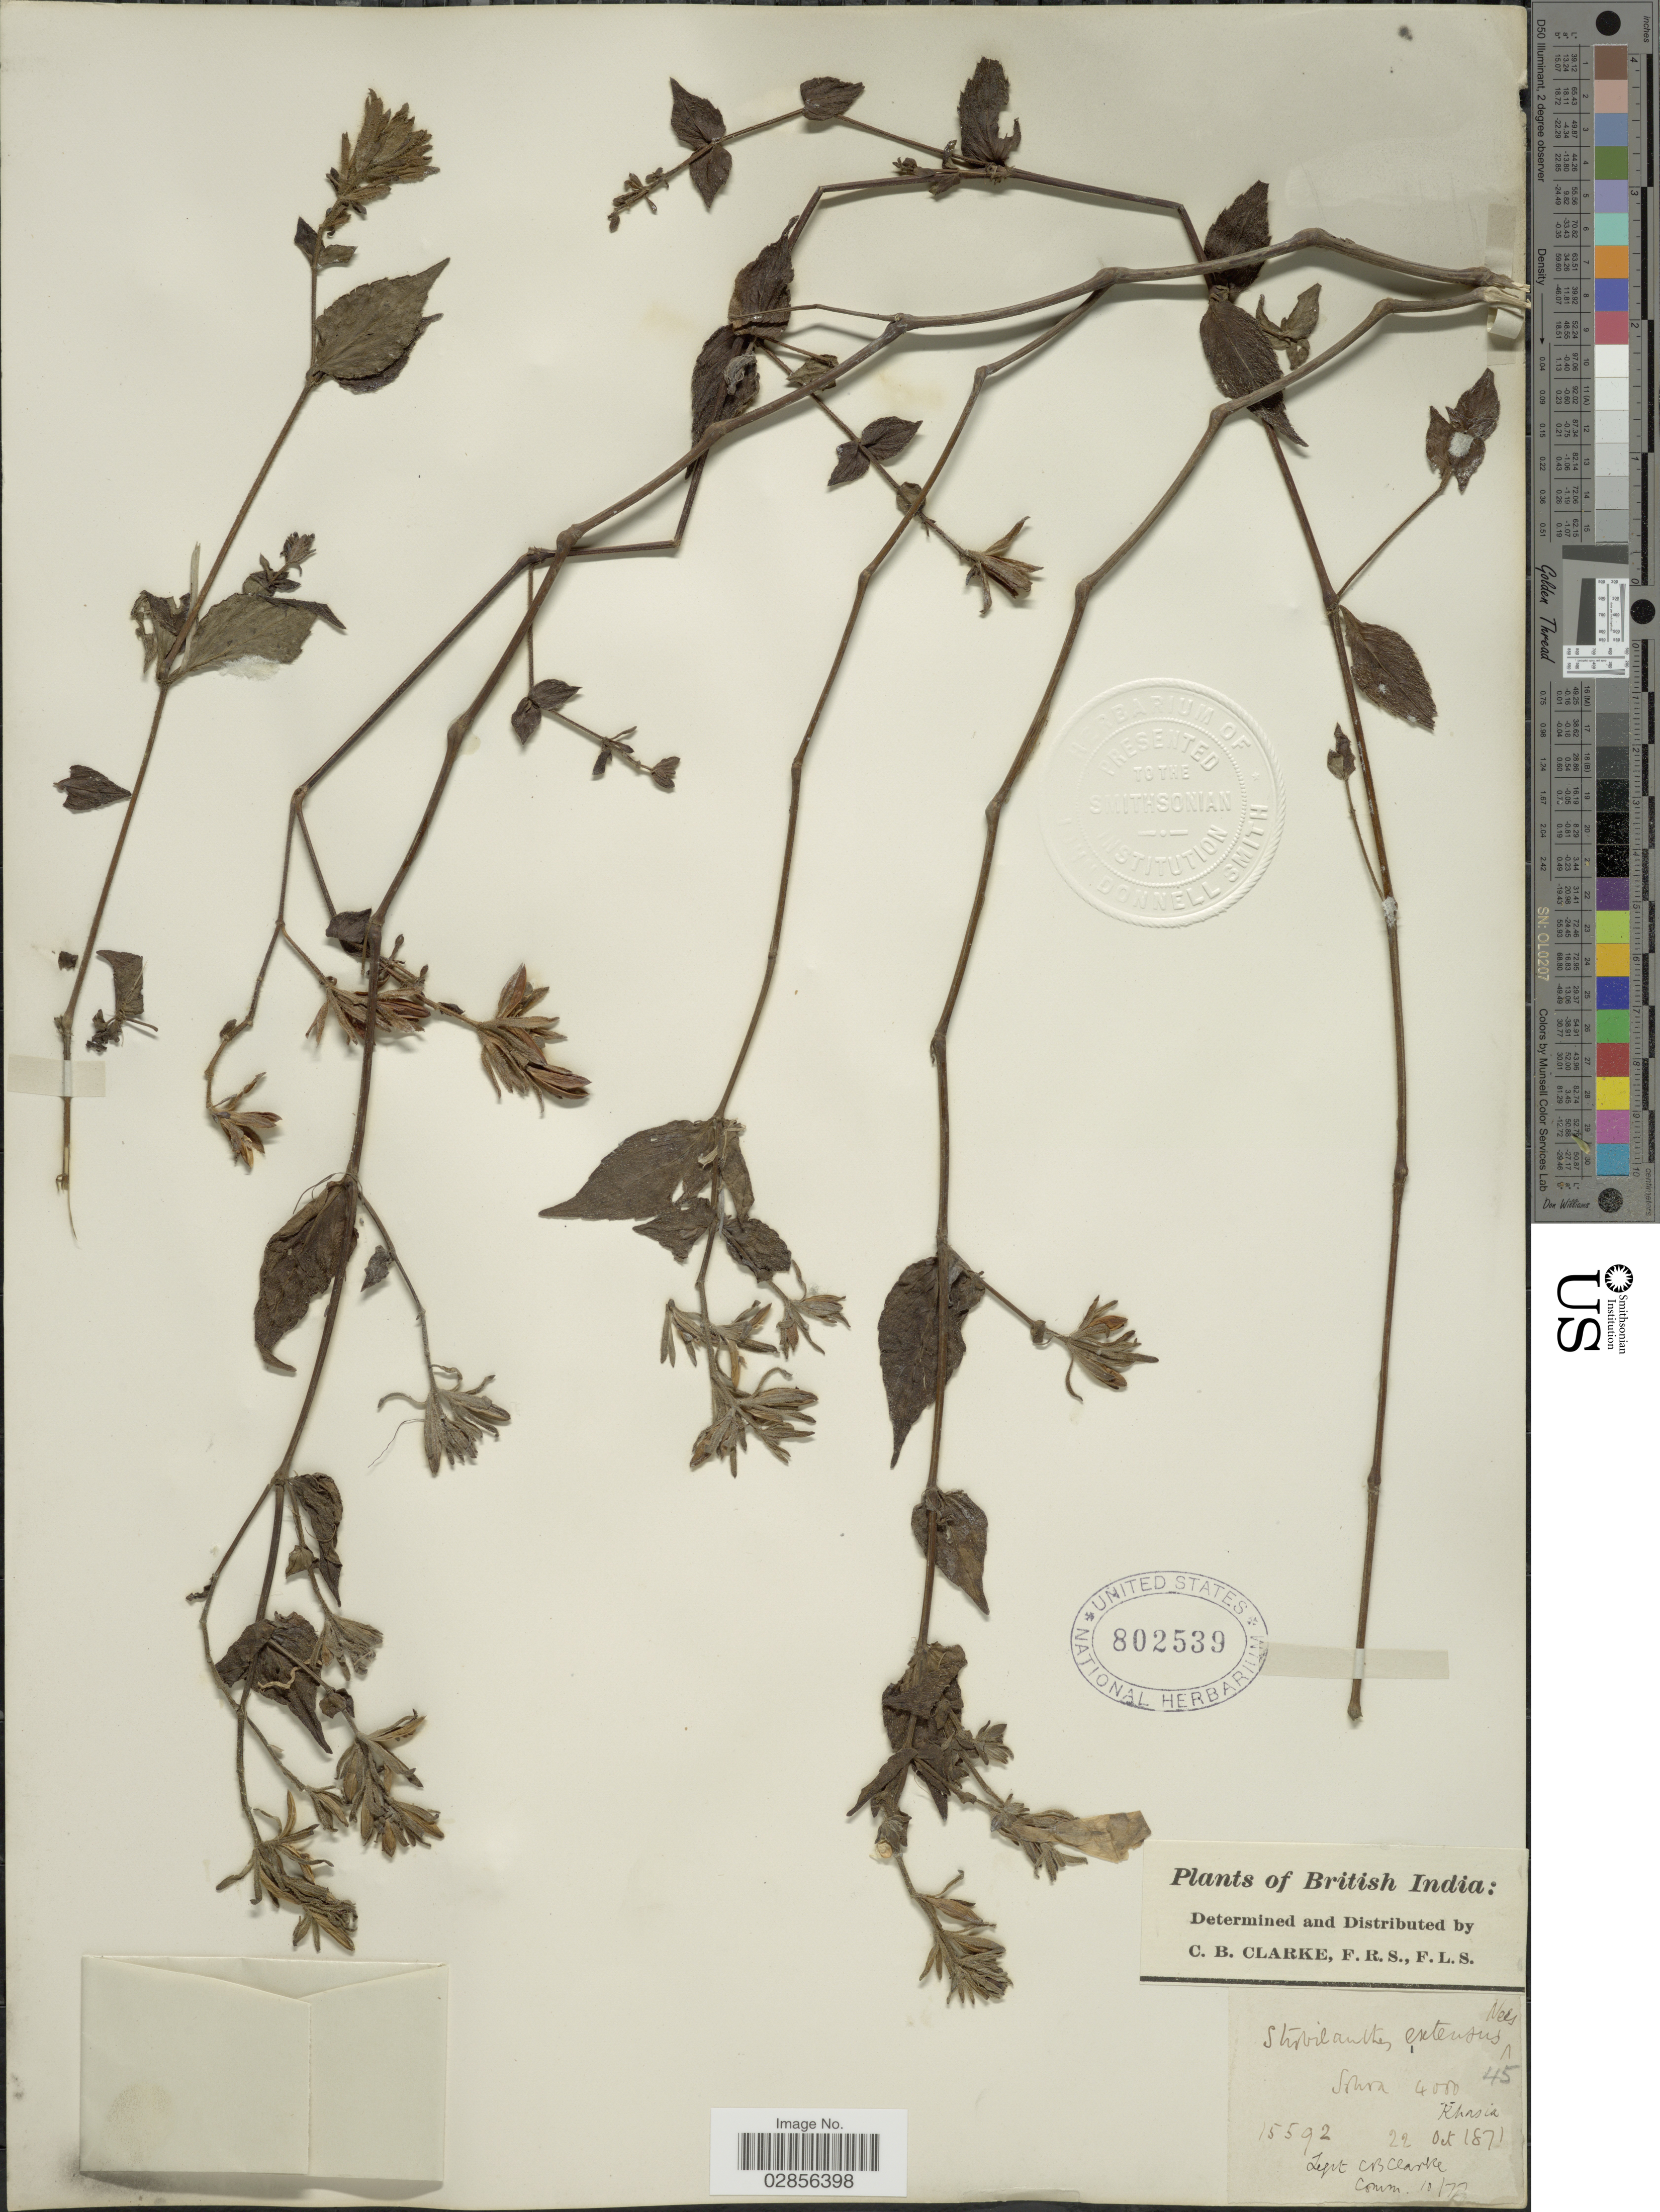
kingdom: Plantae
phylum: Tracheophyta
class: Magnoliopsida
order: Lamiales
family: Acanthaceae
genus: Strobilanthes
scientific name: Strobilanthes extensa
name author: (Nees) Nees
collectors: C. B. Clarke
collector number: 15592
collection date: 1871-10-22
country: India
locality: British India. Sohra. Khasia.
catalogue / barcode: US 802539